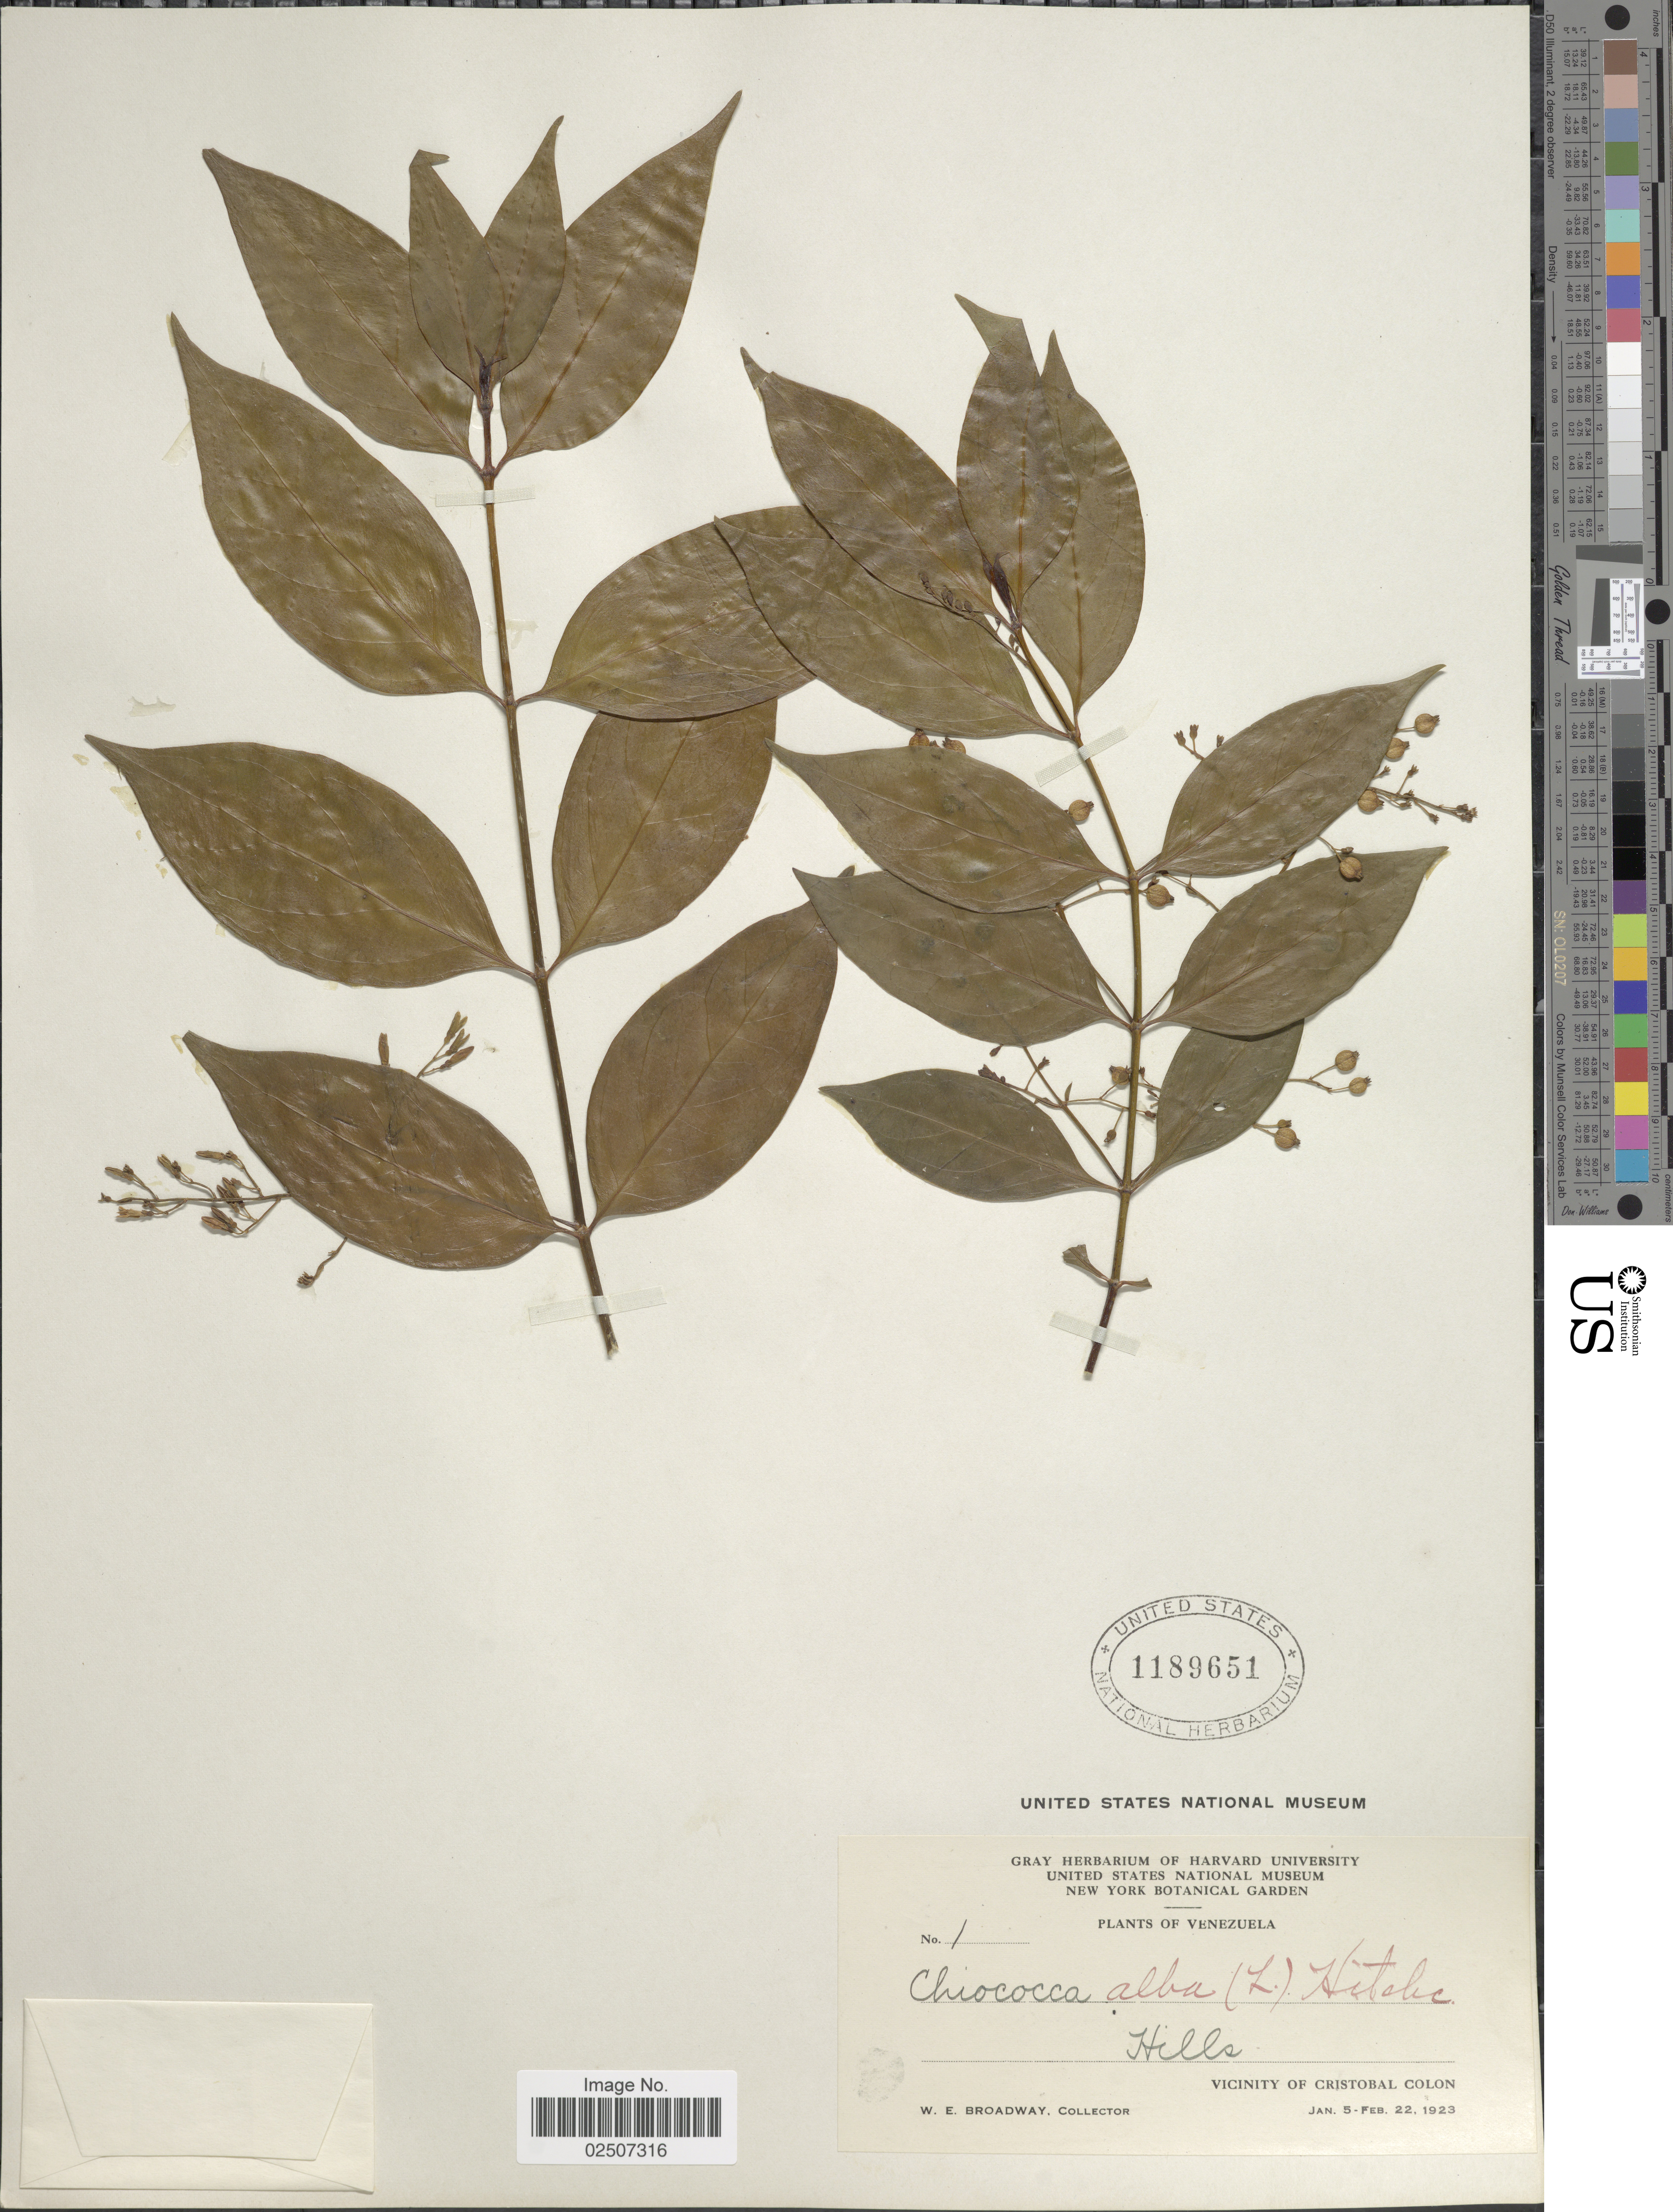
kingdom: Plantae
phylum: Tracheophyta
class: Magnoliopsida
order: Gentianales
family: Rubiaceae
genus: Chiococca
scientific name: Chiococca alba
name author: (L.) Hitchc.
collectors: W. E. Broadway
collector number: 1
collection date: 1923-01-05/1923-02-22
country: Venezuela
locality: Hills. Vicinity of Cristobal Colon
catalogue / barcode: US 1189651